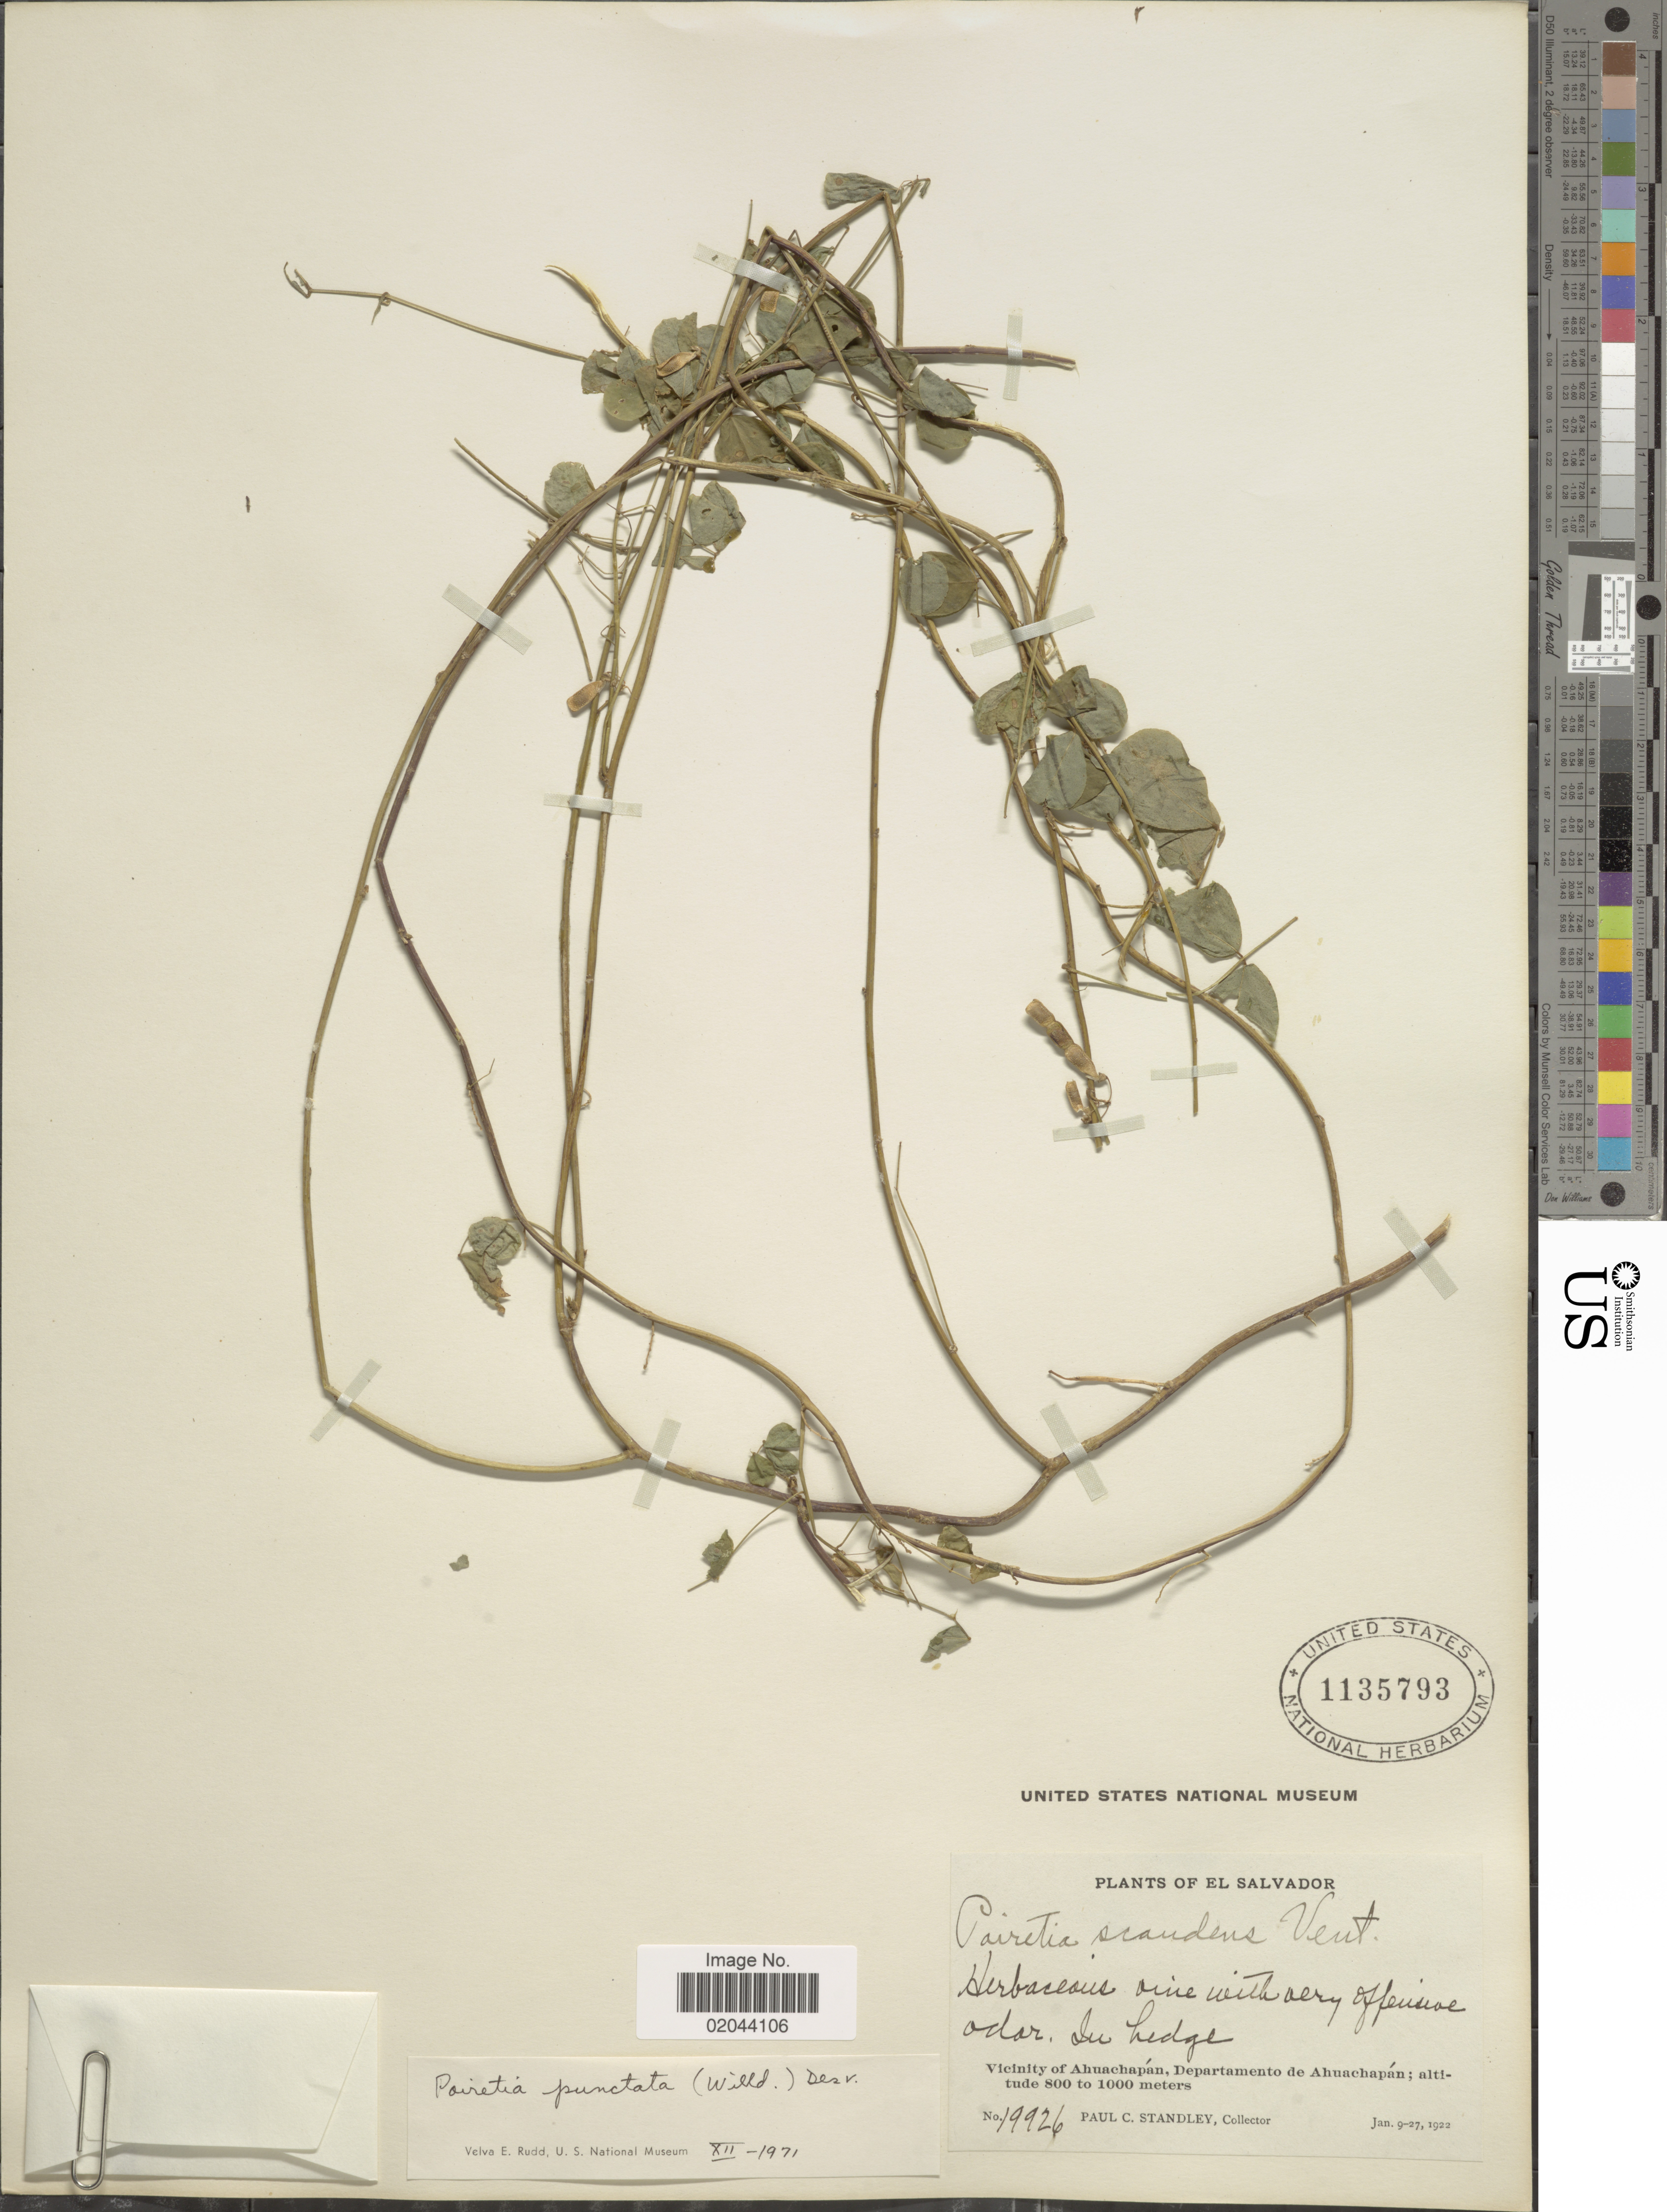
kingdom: Plantae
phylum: Tracheophyta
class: Magnoliopsida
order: Fabales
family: Fabaceae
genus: Poiretia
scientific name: Poiretia scandens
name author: Vent.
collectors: P. C. Standley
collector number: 19926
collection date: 1922-01-09/1922-01-27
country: El Salvador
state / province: Ahuachapan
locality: Vicinity of Ahuachapán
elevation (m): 800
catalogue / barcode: US 1135793